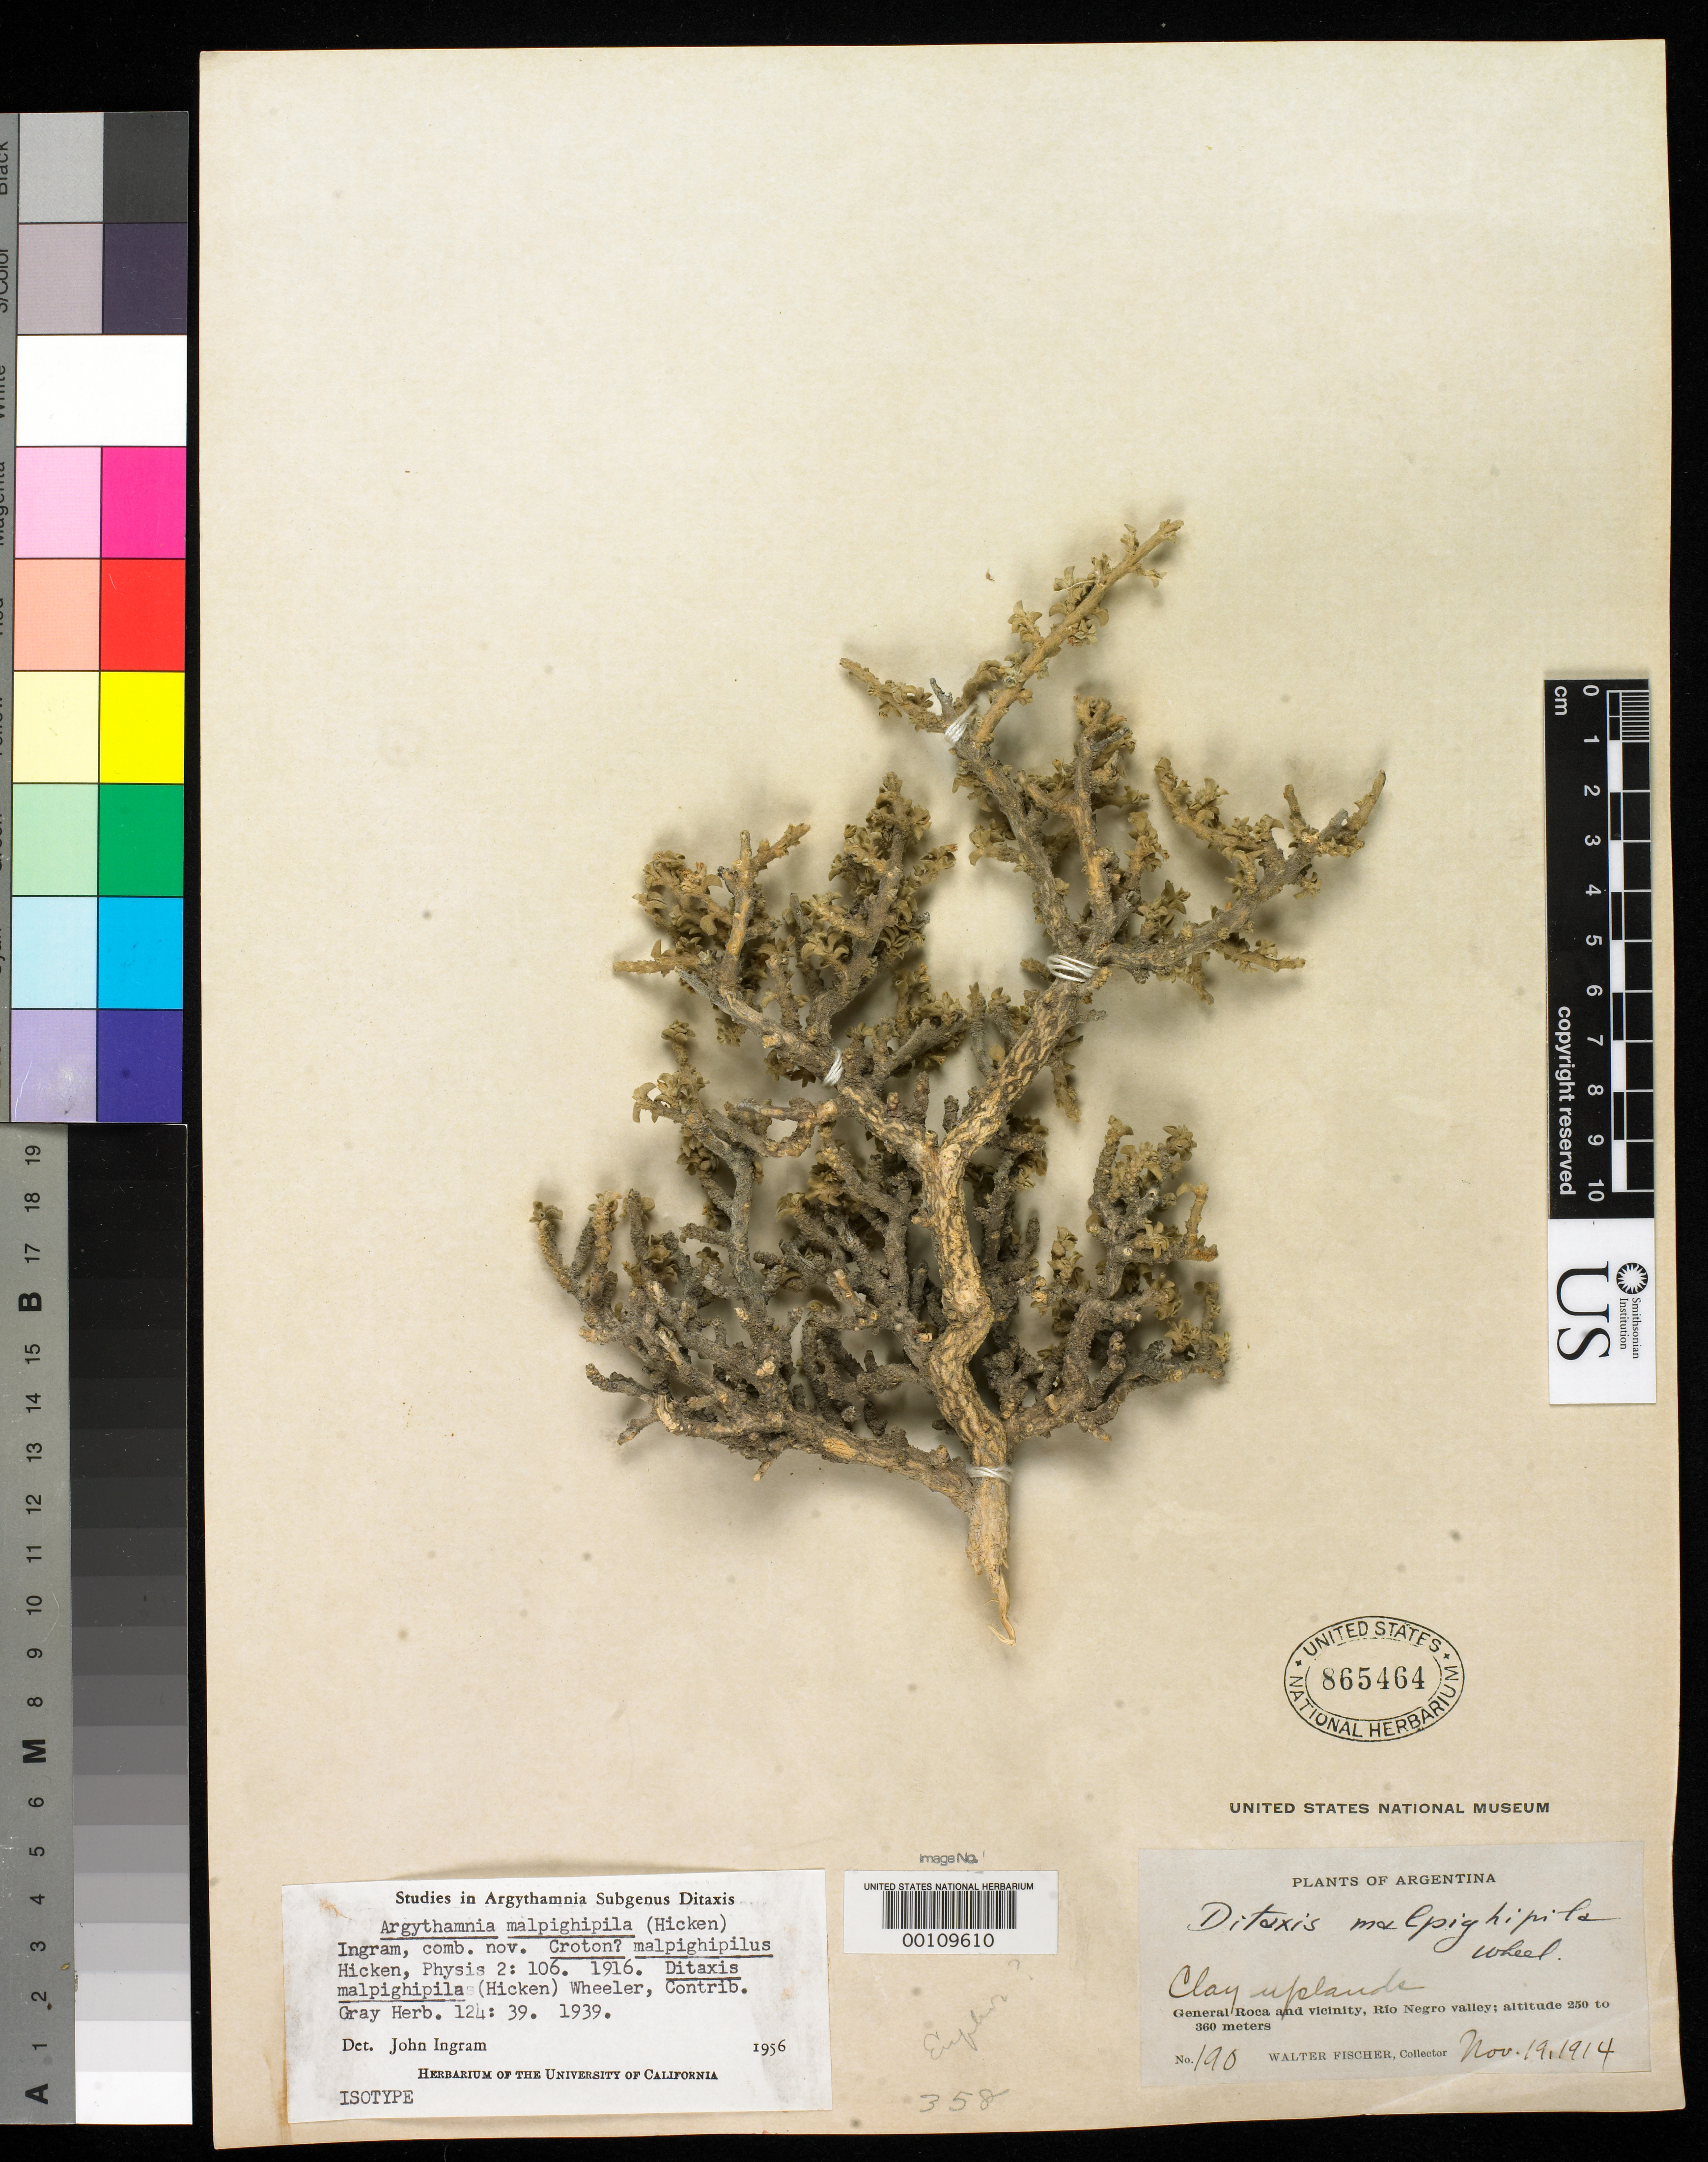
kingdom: Plantae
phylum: Tracheophyta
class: Magnoliopsida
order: Malpighiales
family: Euphorbiaceae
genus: Croton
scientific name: Croton malpighipilus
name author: Hicken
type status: Isotype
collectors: W. Fischer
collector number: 190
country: Argentina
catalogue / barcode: US 865464